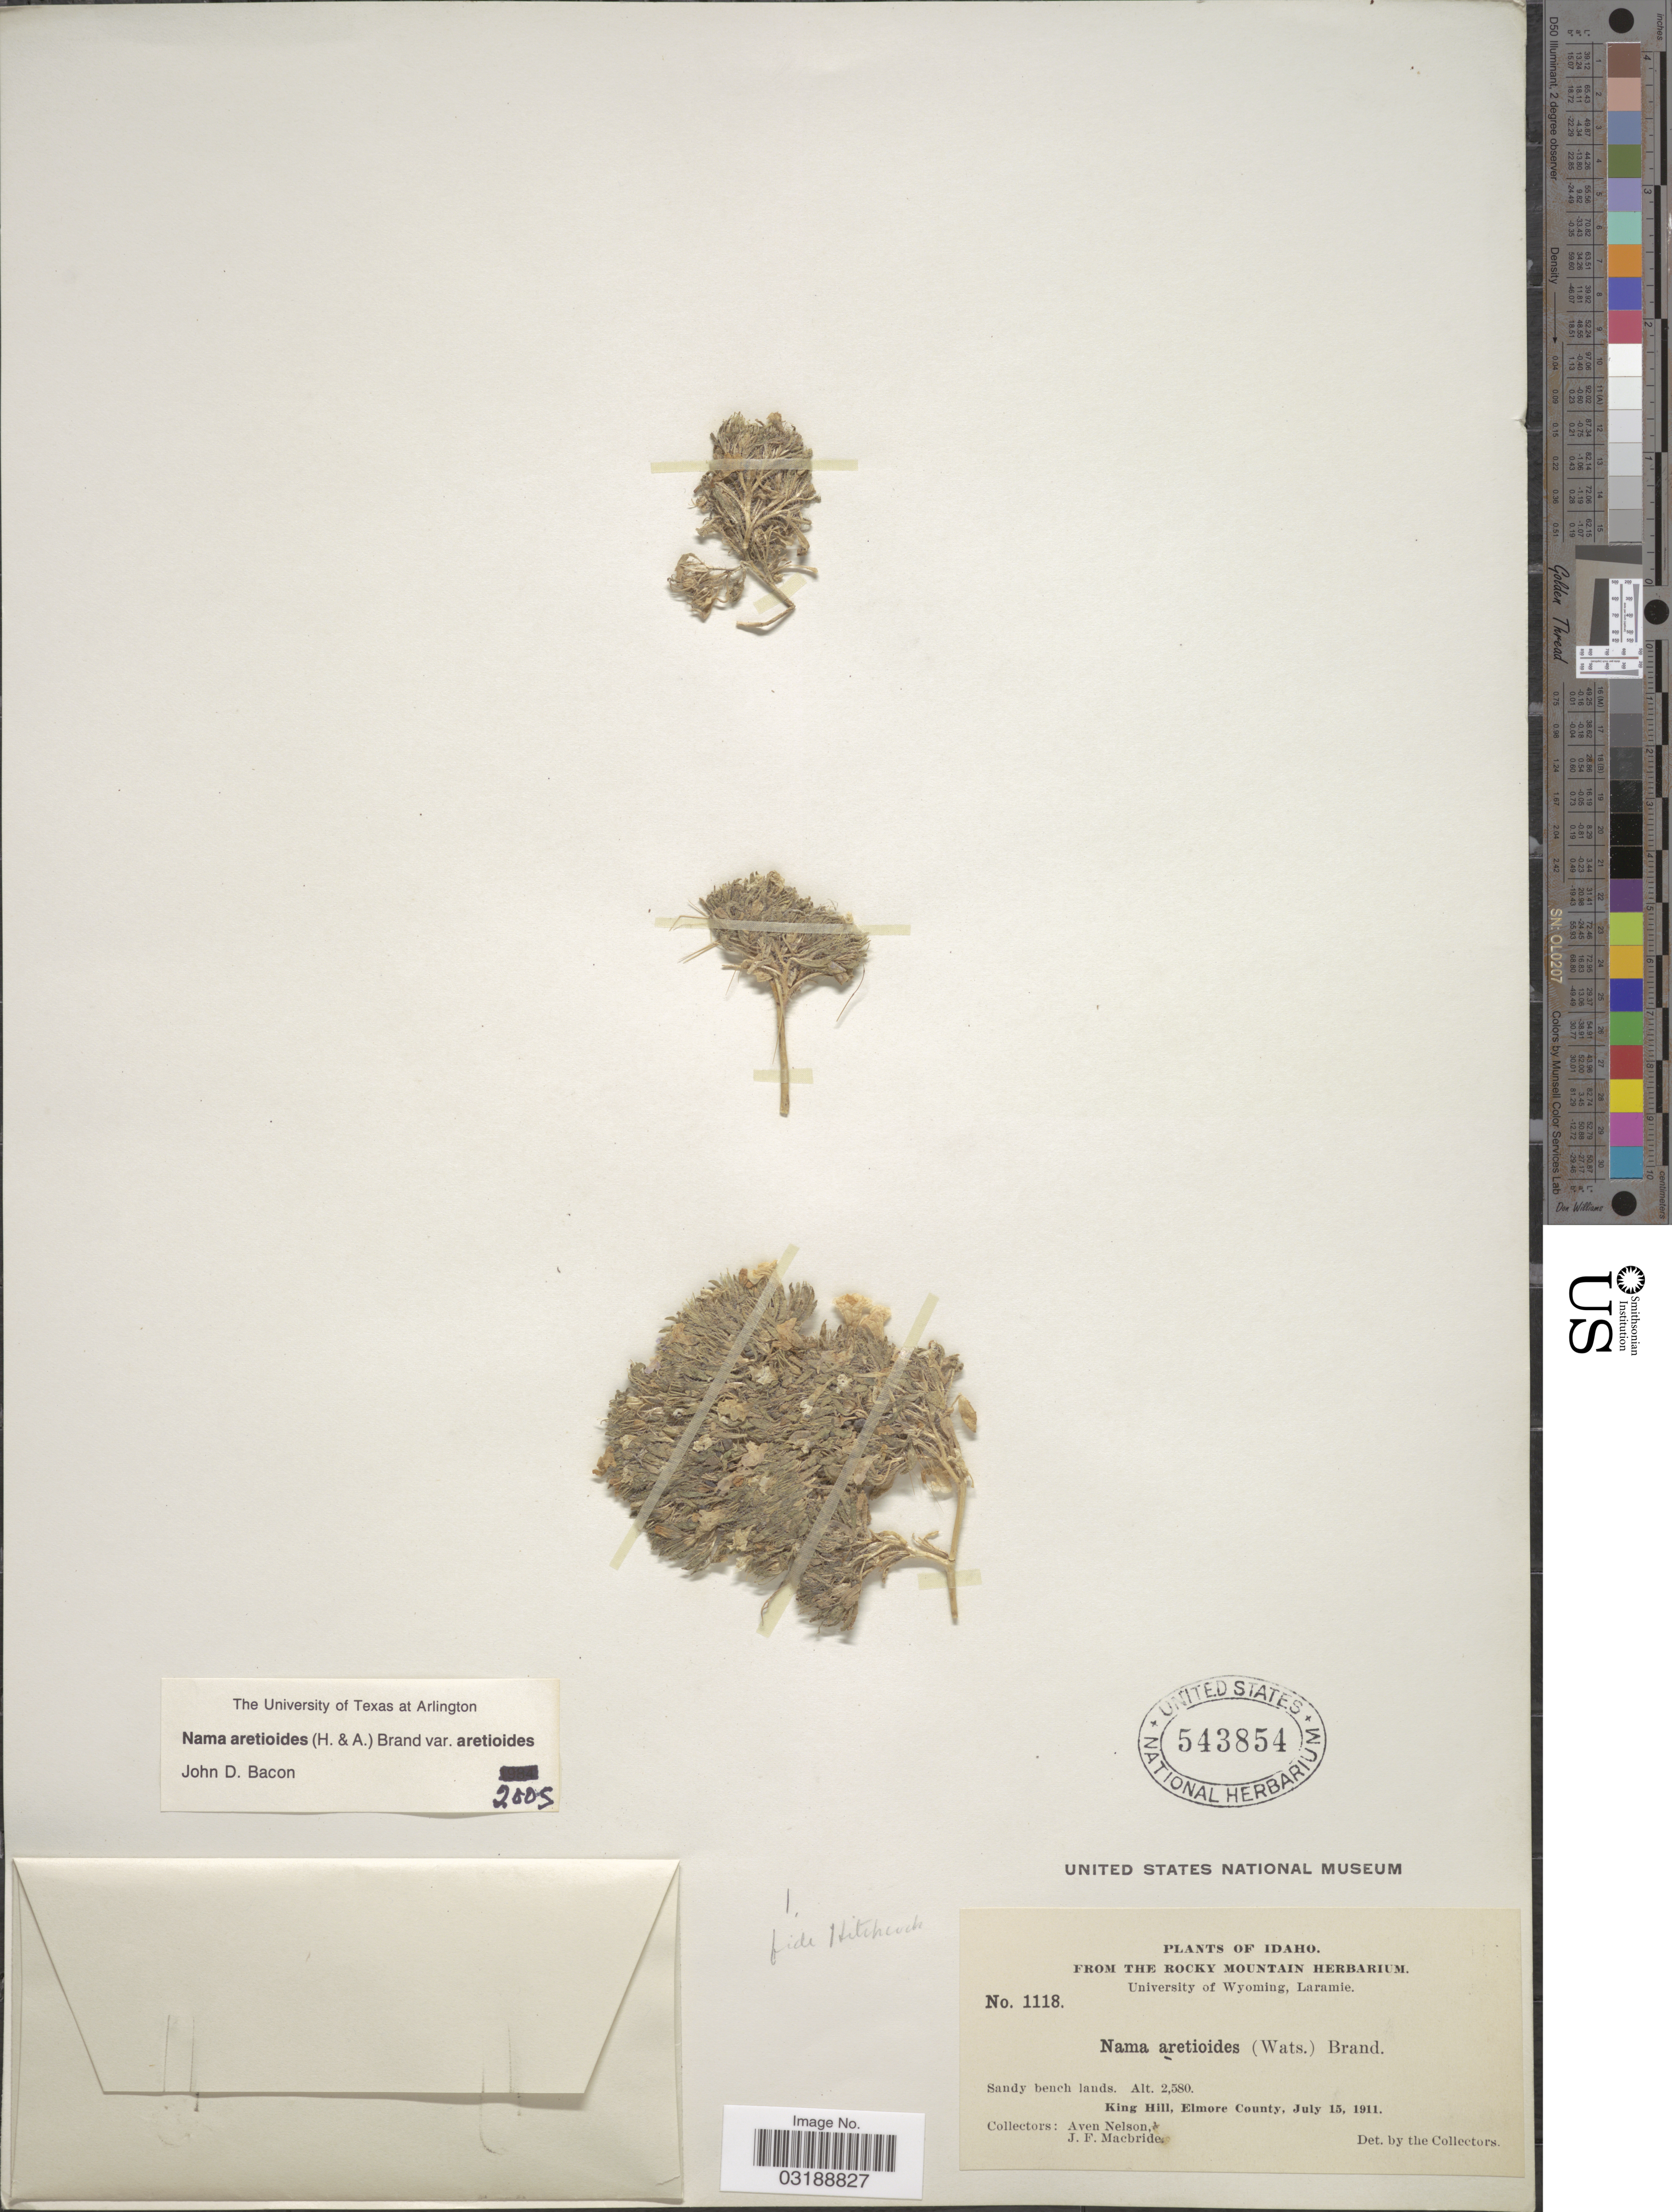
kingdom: Plantae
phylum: Tracheophyta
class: Magnoliopsida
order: Boraginales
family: Namaceae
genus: Nama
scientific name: Nama aretioides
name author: (Hook. & Arn.) Brand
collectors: A. Nelson & J. F. Macbride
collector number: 1118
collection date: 1911-07-15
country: United States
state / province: Idaho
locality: King Hill, Elmore County.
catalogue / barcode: US 543854